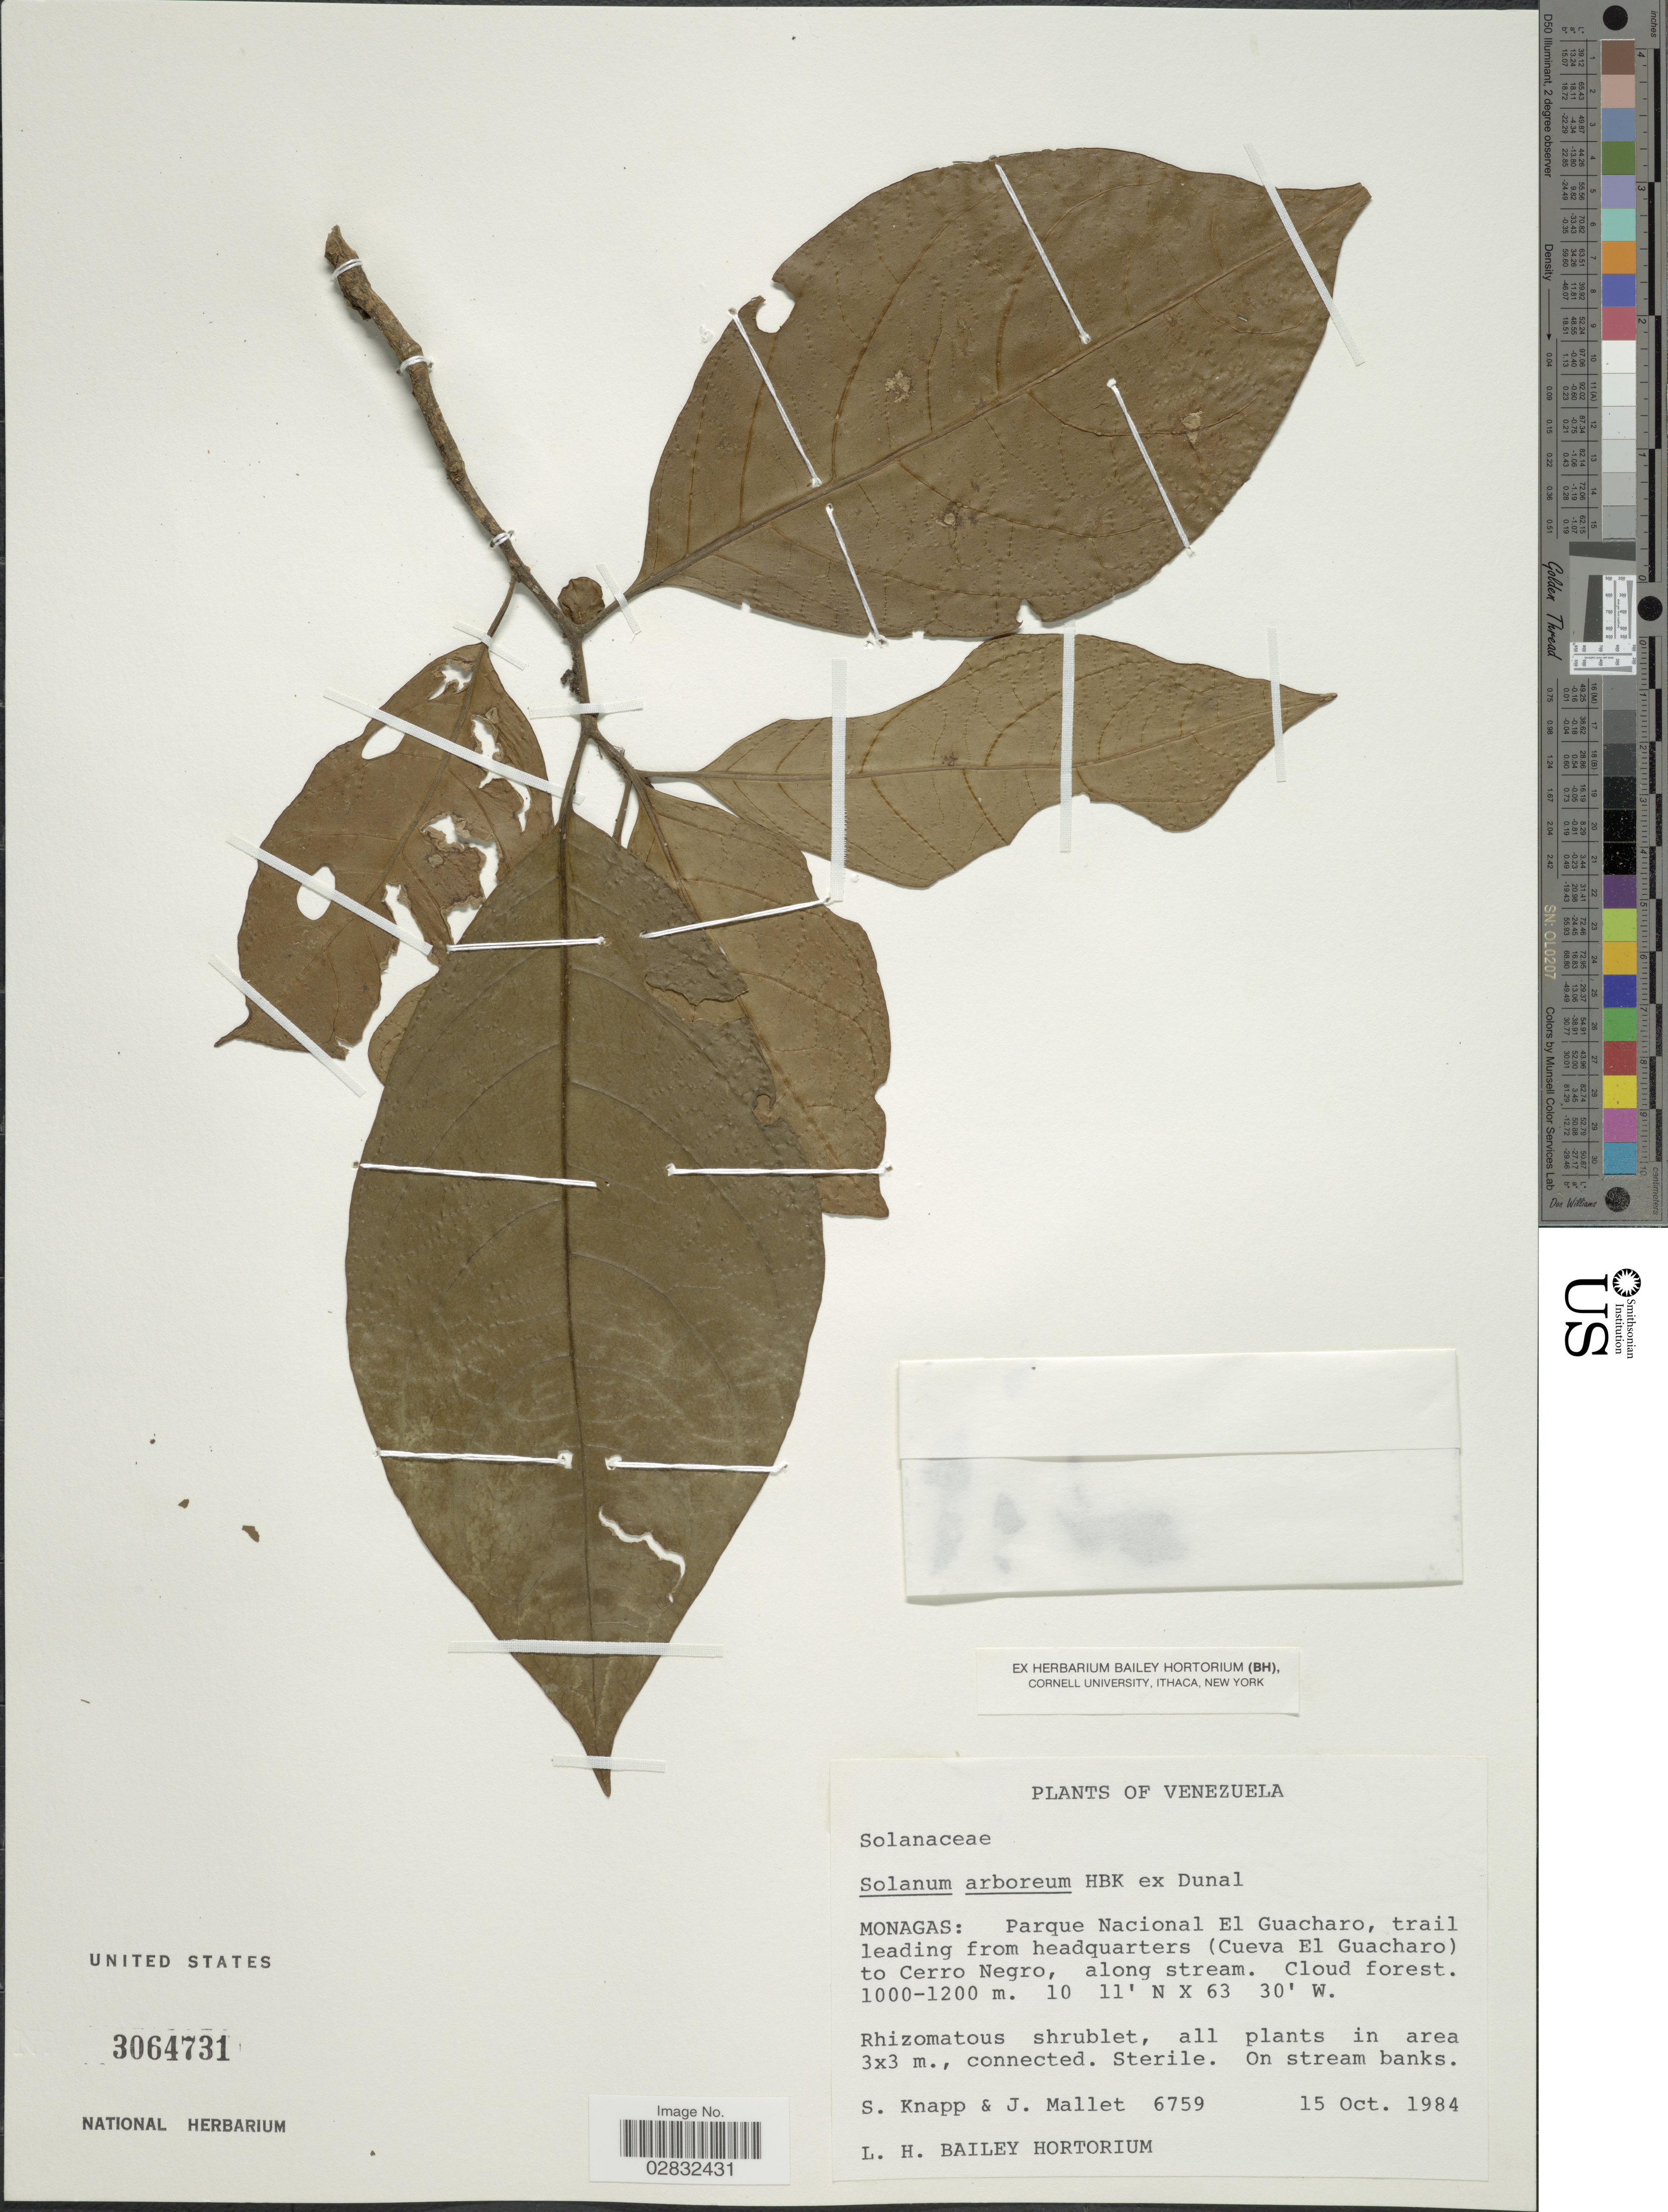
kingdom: Plantae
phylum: Tracheophyta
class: Magnoliopsida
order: Solanales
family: Solanaceae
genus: Solanum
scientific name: Solanum arboreum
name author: Dunal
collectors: S. Knapp & J. Mallet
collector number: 6759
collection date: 1984-10-15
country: Venezuela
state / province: Monagas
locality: Monagas: Parque Nacional El Guacharo, trail leading from headquarters (Cueva el Guacharo) to Cerro Negro, along stream.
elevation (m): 1000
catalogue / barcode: US 3064731